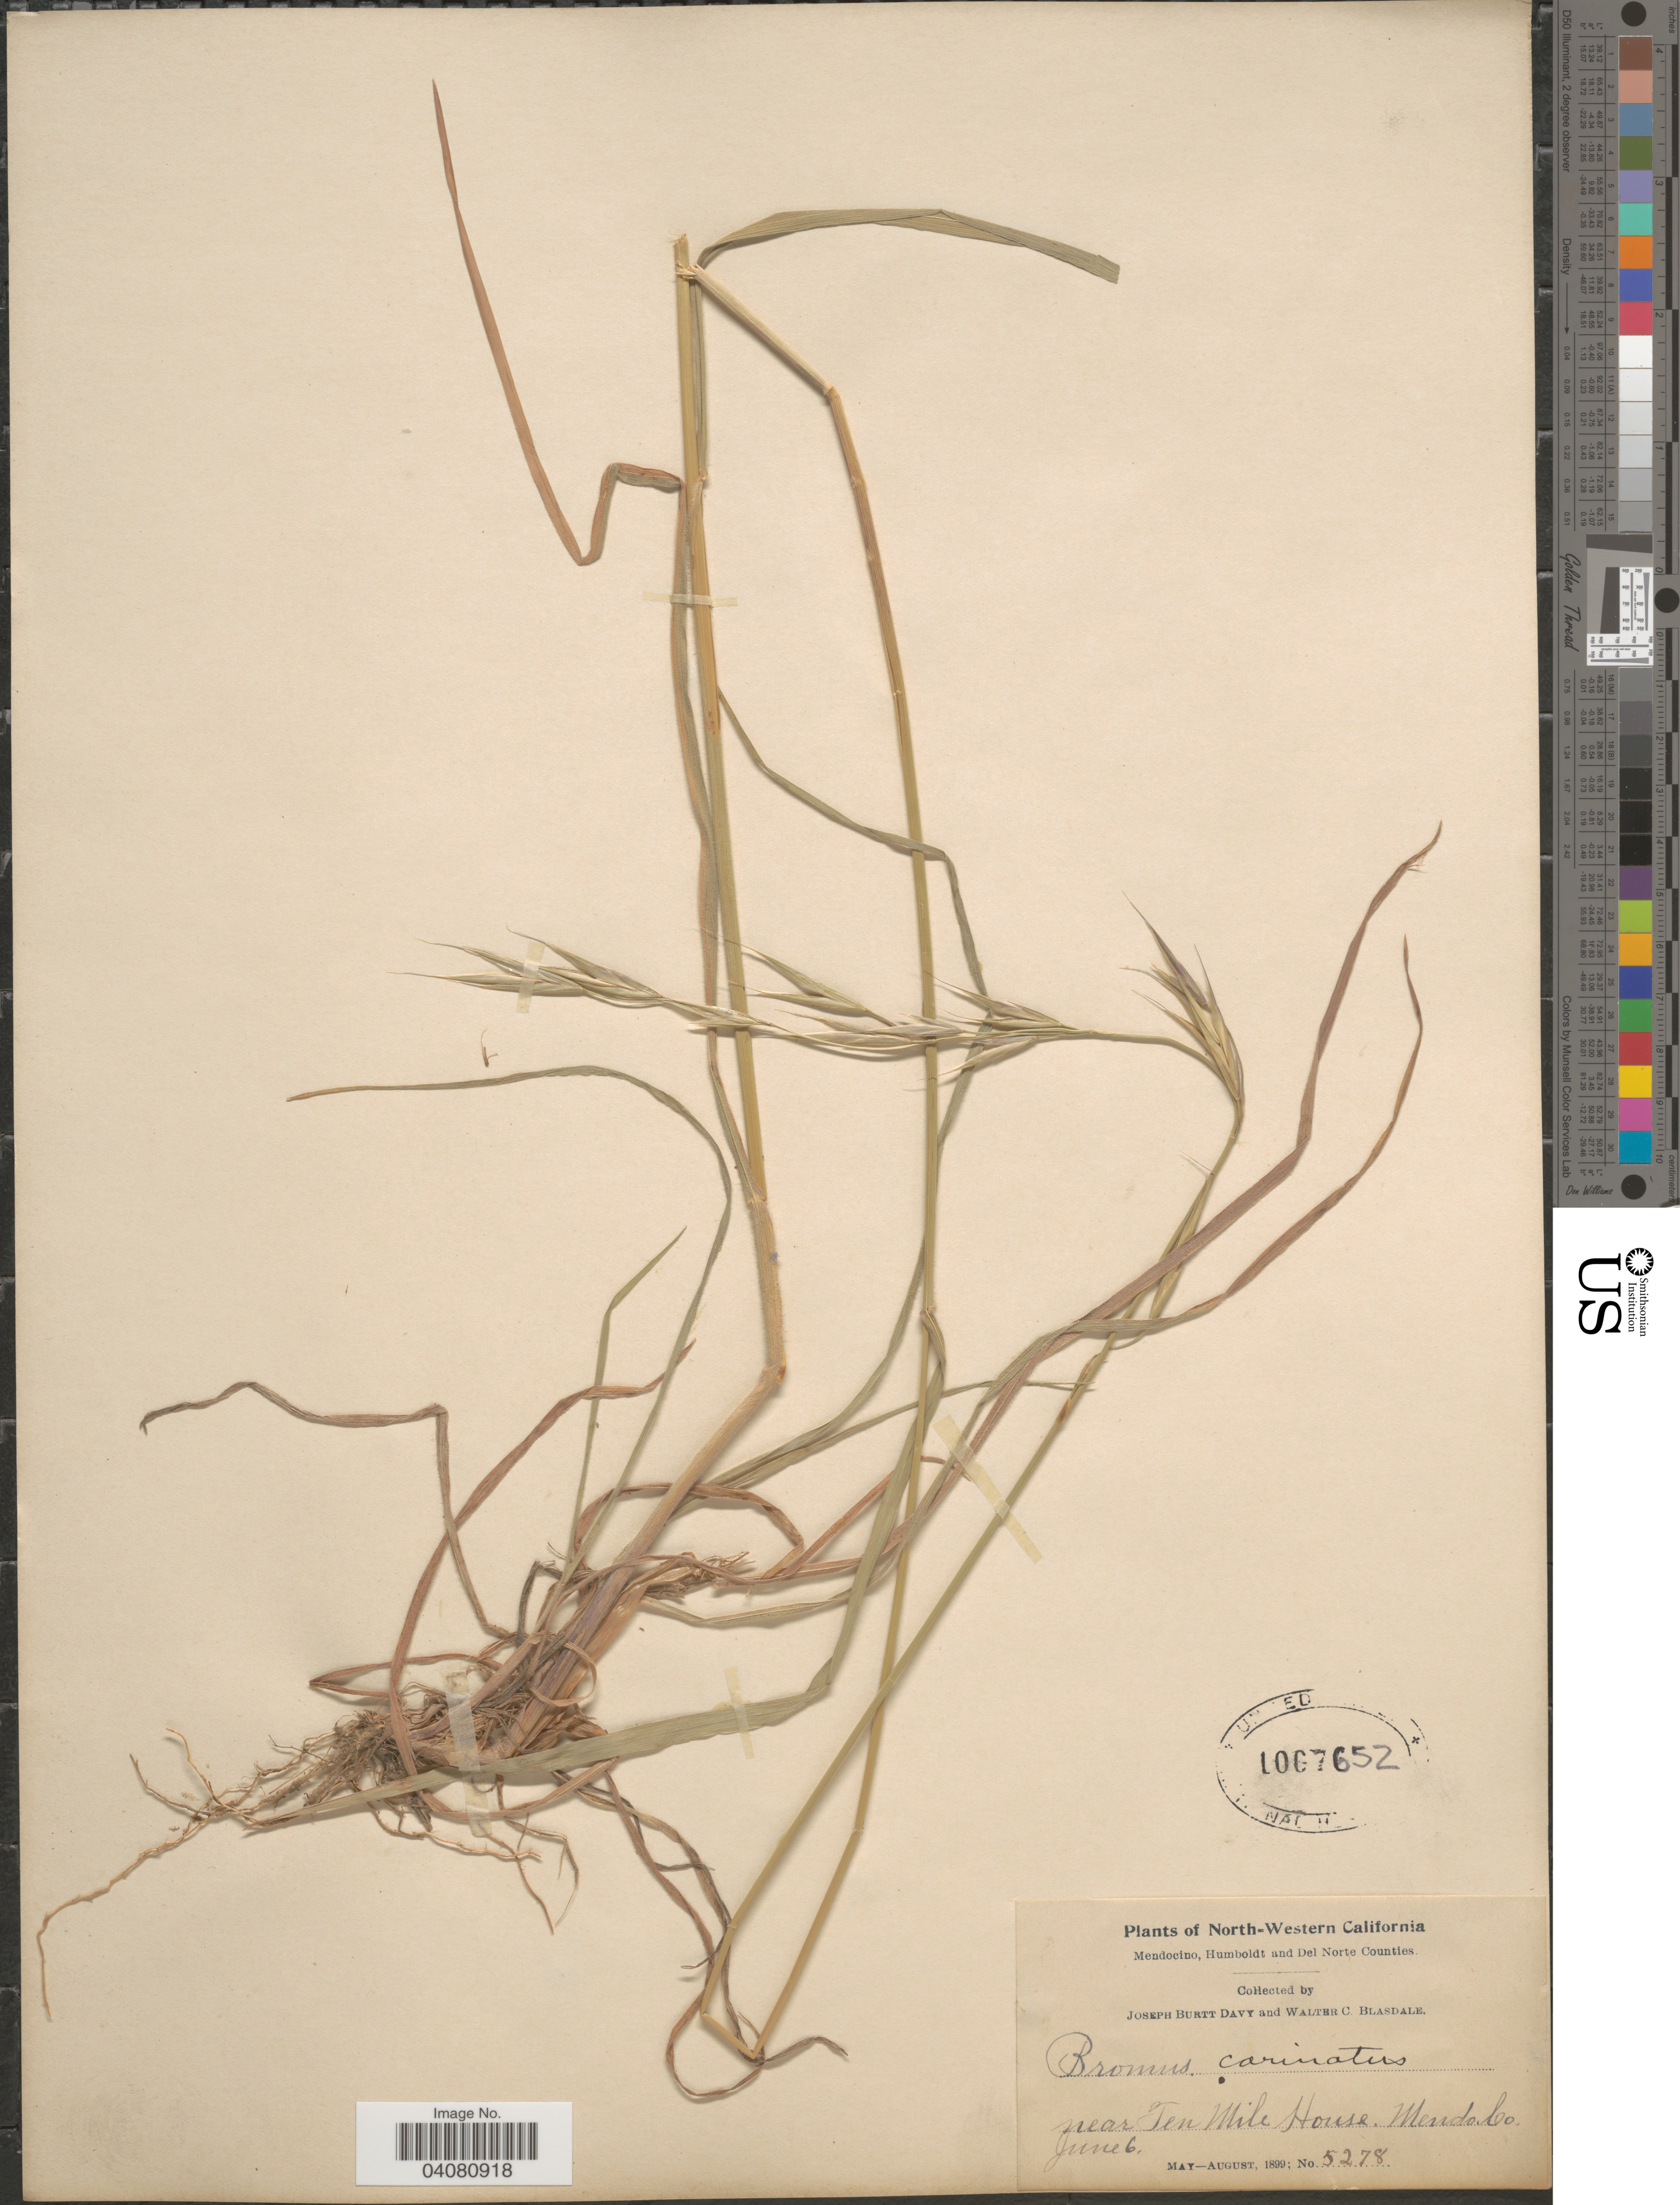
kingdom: Plantae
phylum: Tracheophyta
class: Liliopsida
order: Poales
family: Poaceae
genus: Bromus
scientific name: Bromus carinatus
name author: Hook. & Arn.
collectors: J. Burtt Davy & W. Blasdale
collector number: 5278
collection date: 1899-06-06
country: United States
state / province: California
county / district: Mendocino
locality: North-Western California. Near Ten Mile House. Mendo. Co.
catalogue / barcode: US 1007652